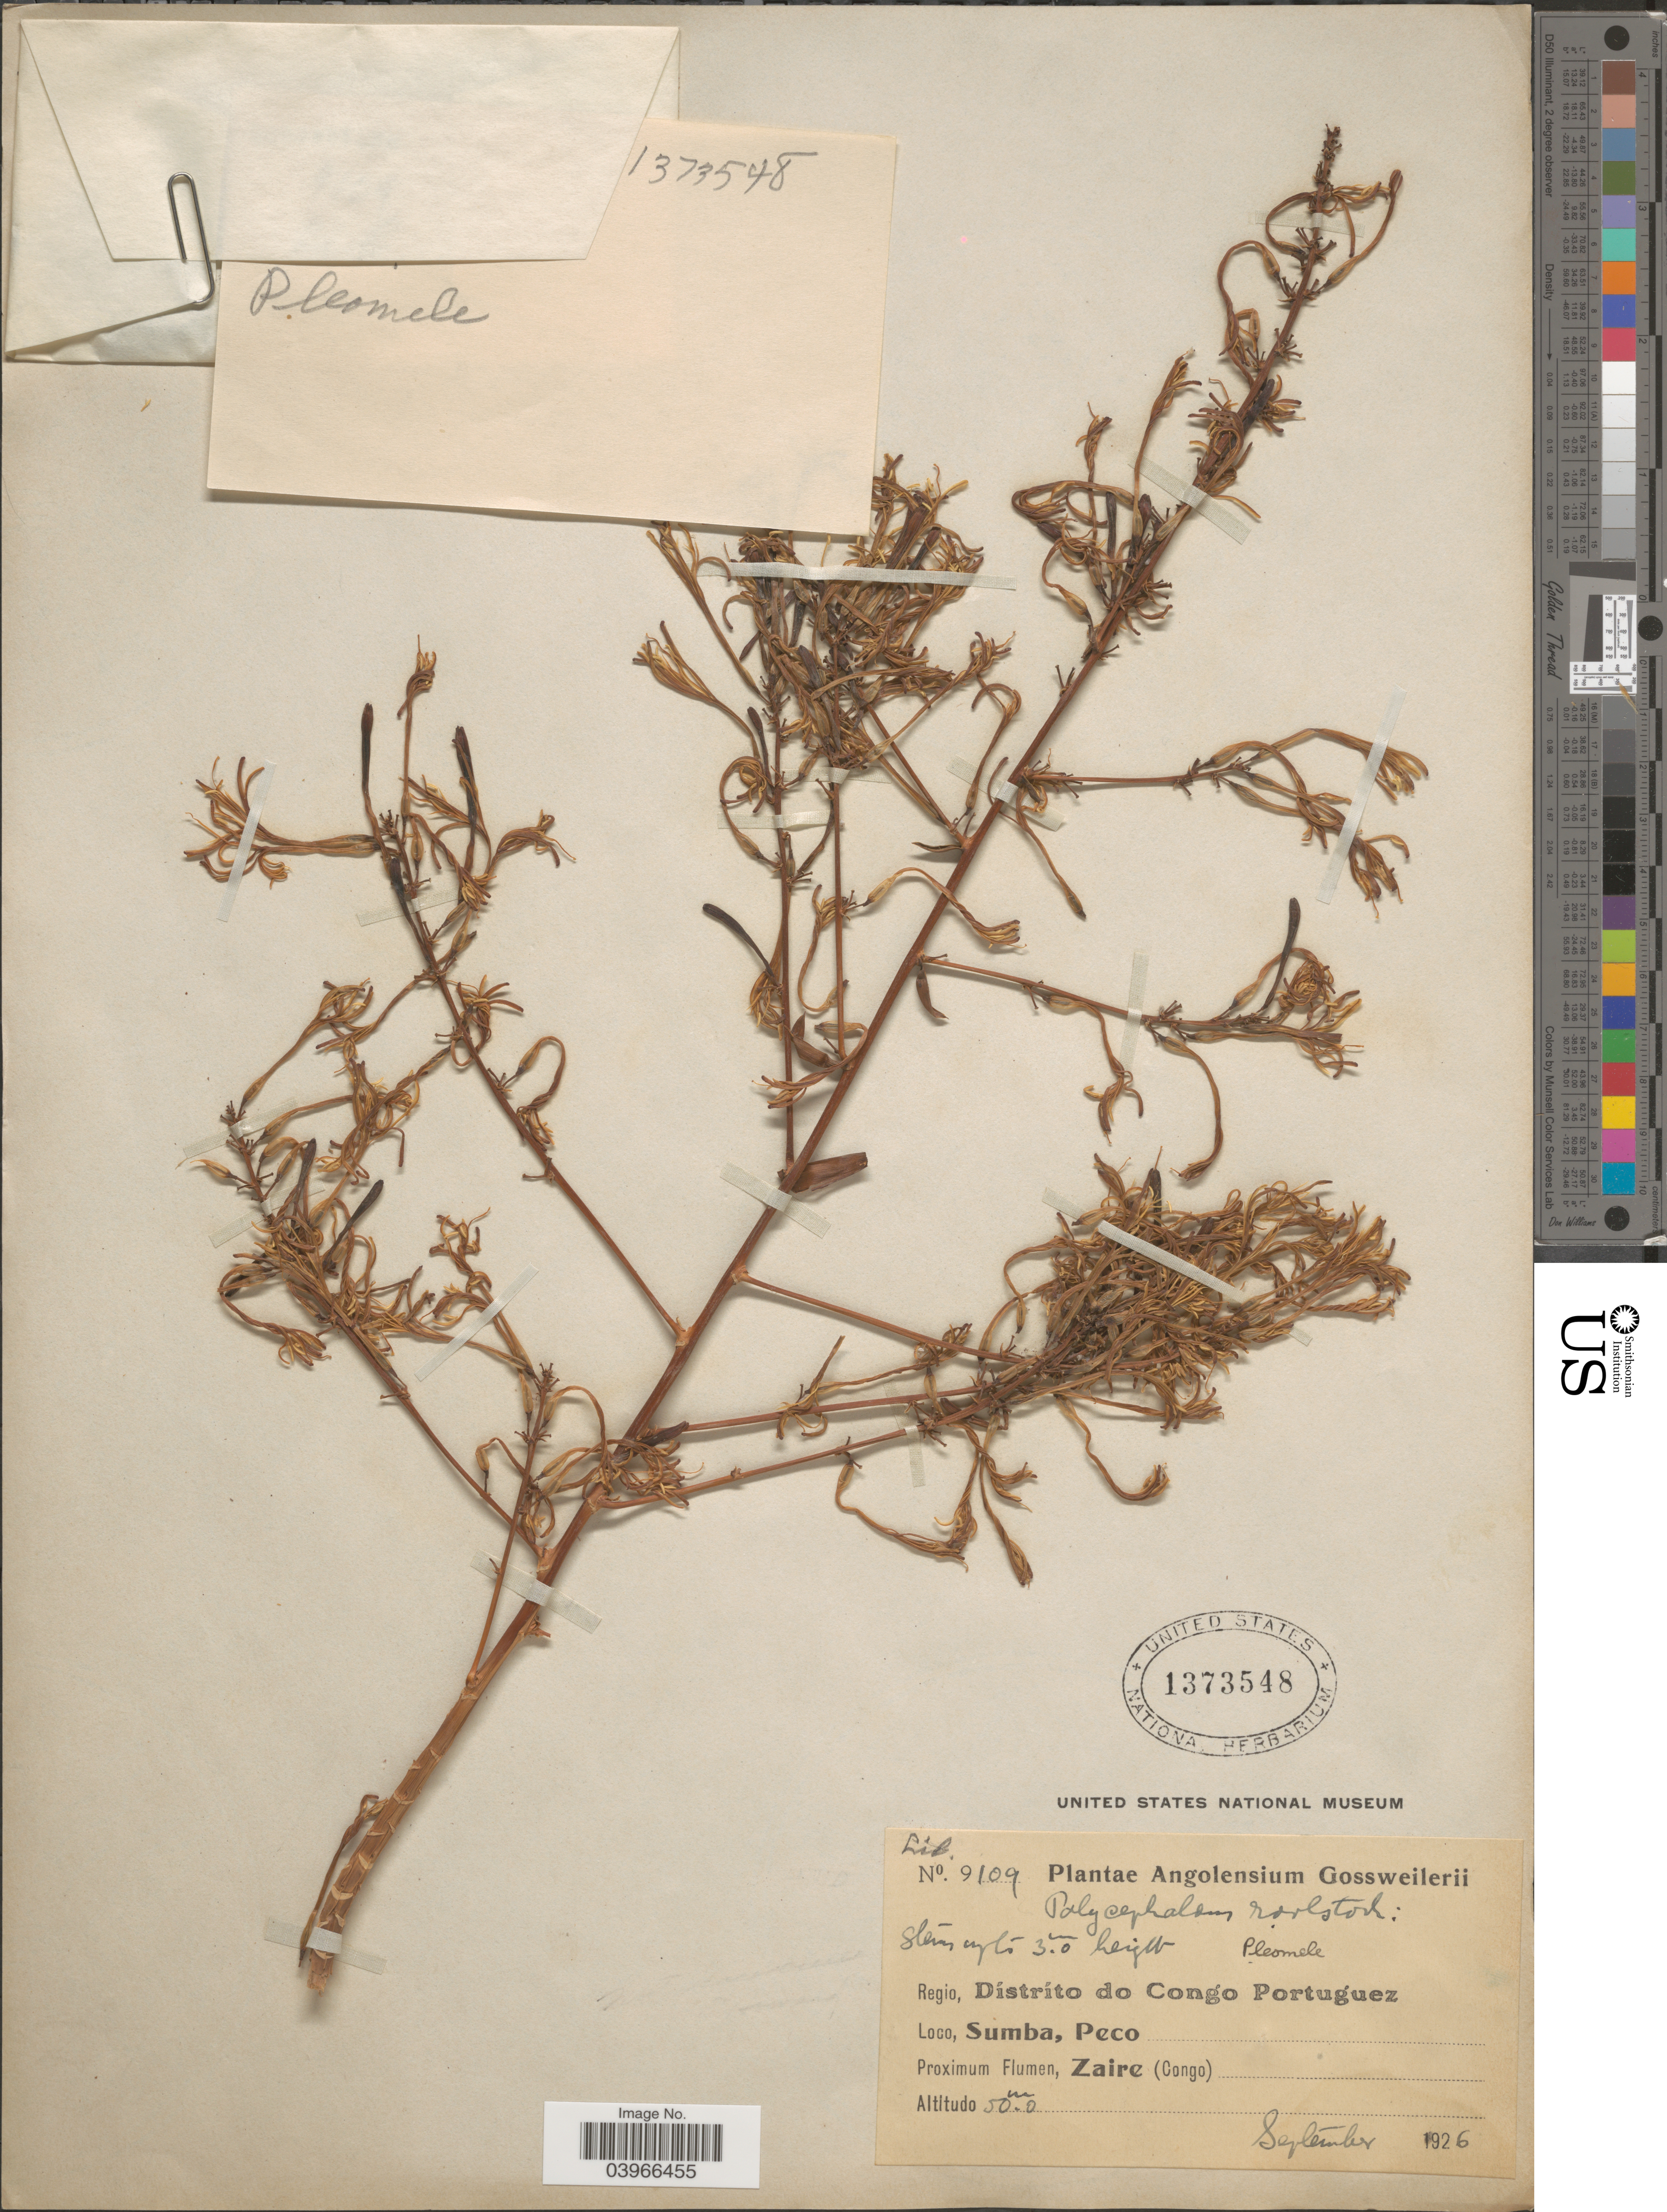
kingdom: Plantae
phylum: Tracheophyta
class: Liliopsida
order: Asparagales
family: Asparagaceae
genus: Dracaena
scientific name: Dracaena sp.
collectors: -. Gossweiler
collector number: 9109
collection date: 1926-09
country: Angola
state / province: Zaire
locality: Regio, Dístríto do Congo Portuguez. Sumba, Peco. Proximum Flumen, Zaire(Congo).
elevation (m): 50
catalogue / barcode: US 1373548